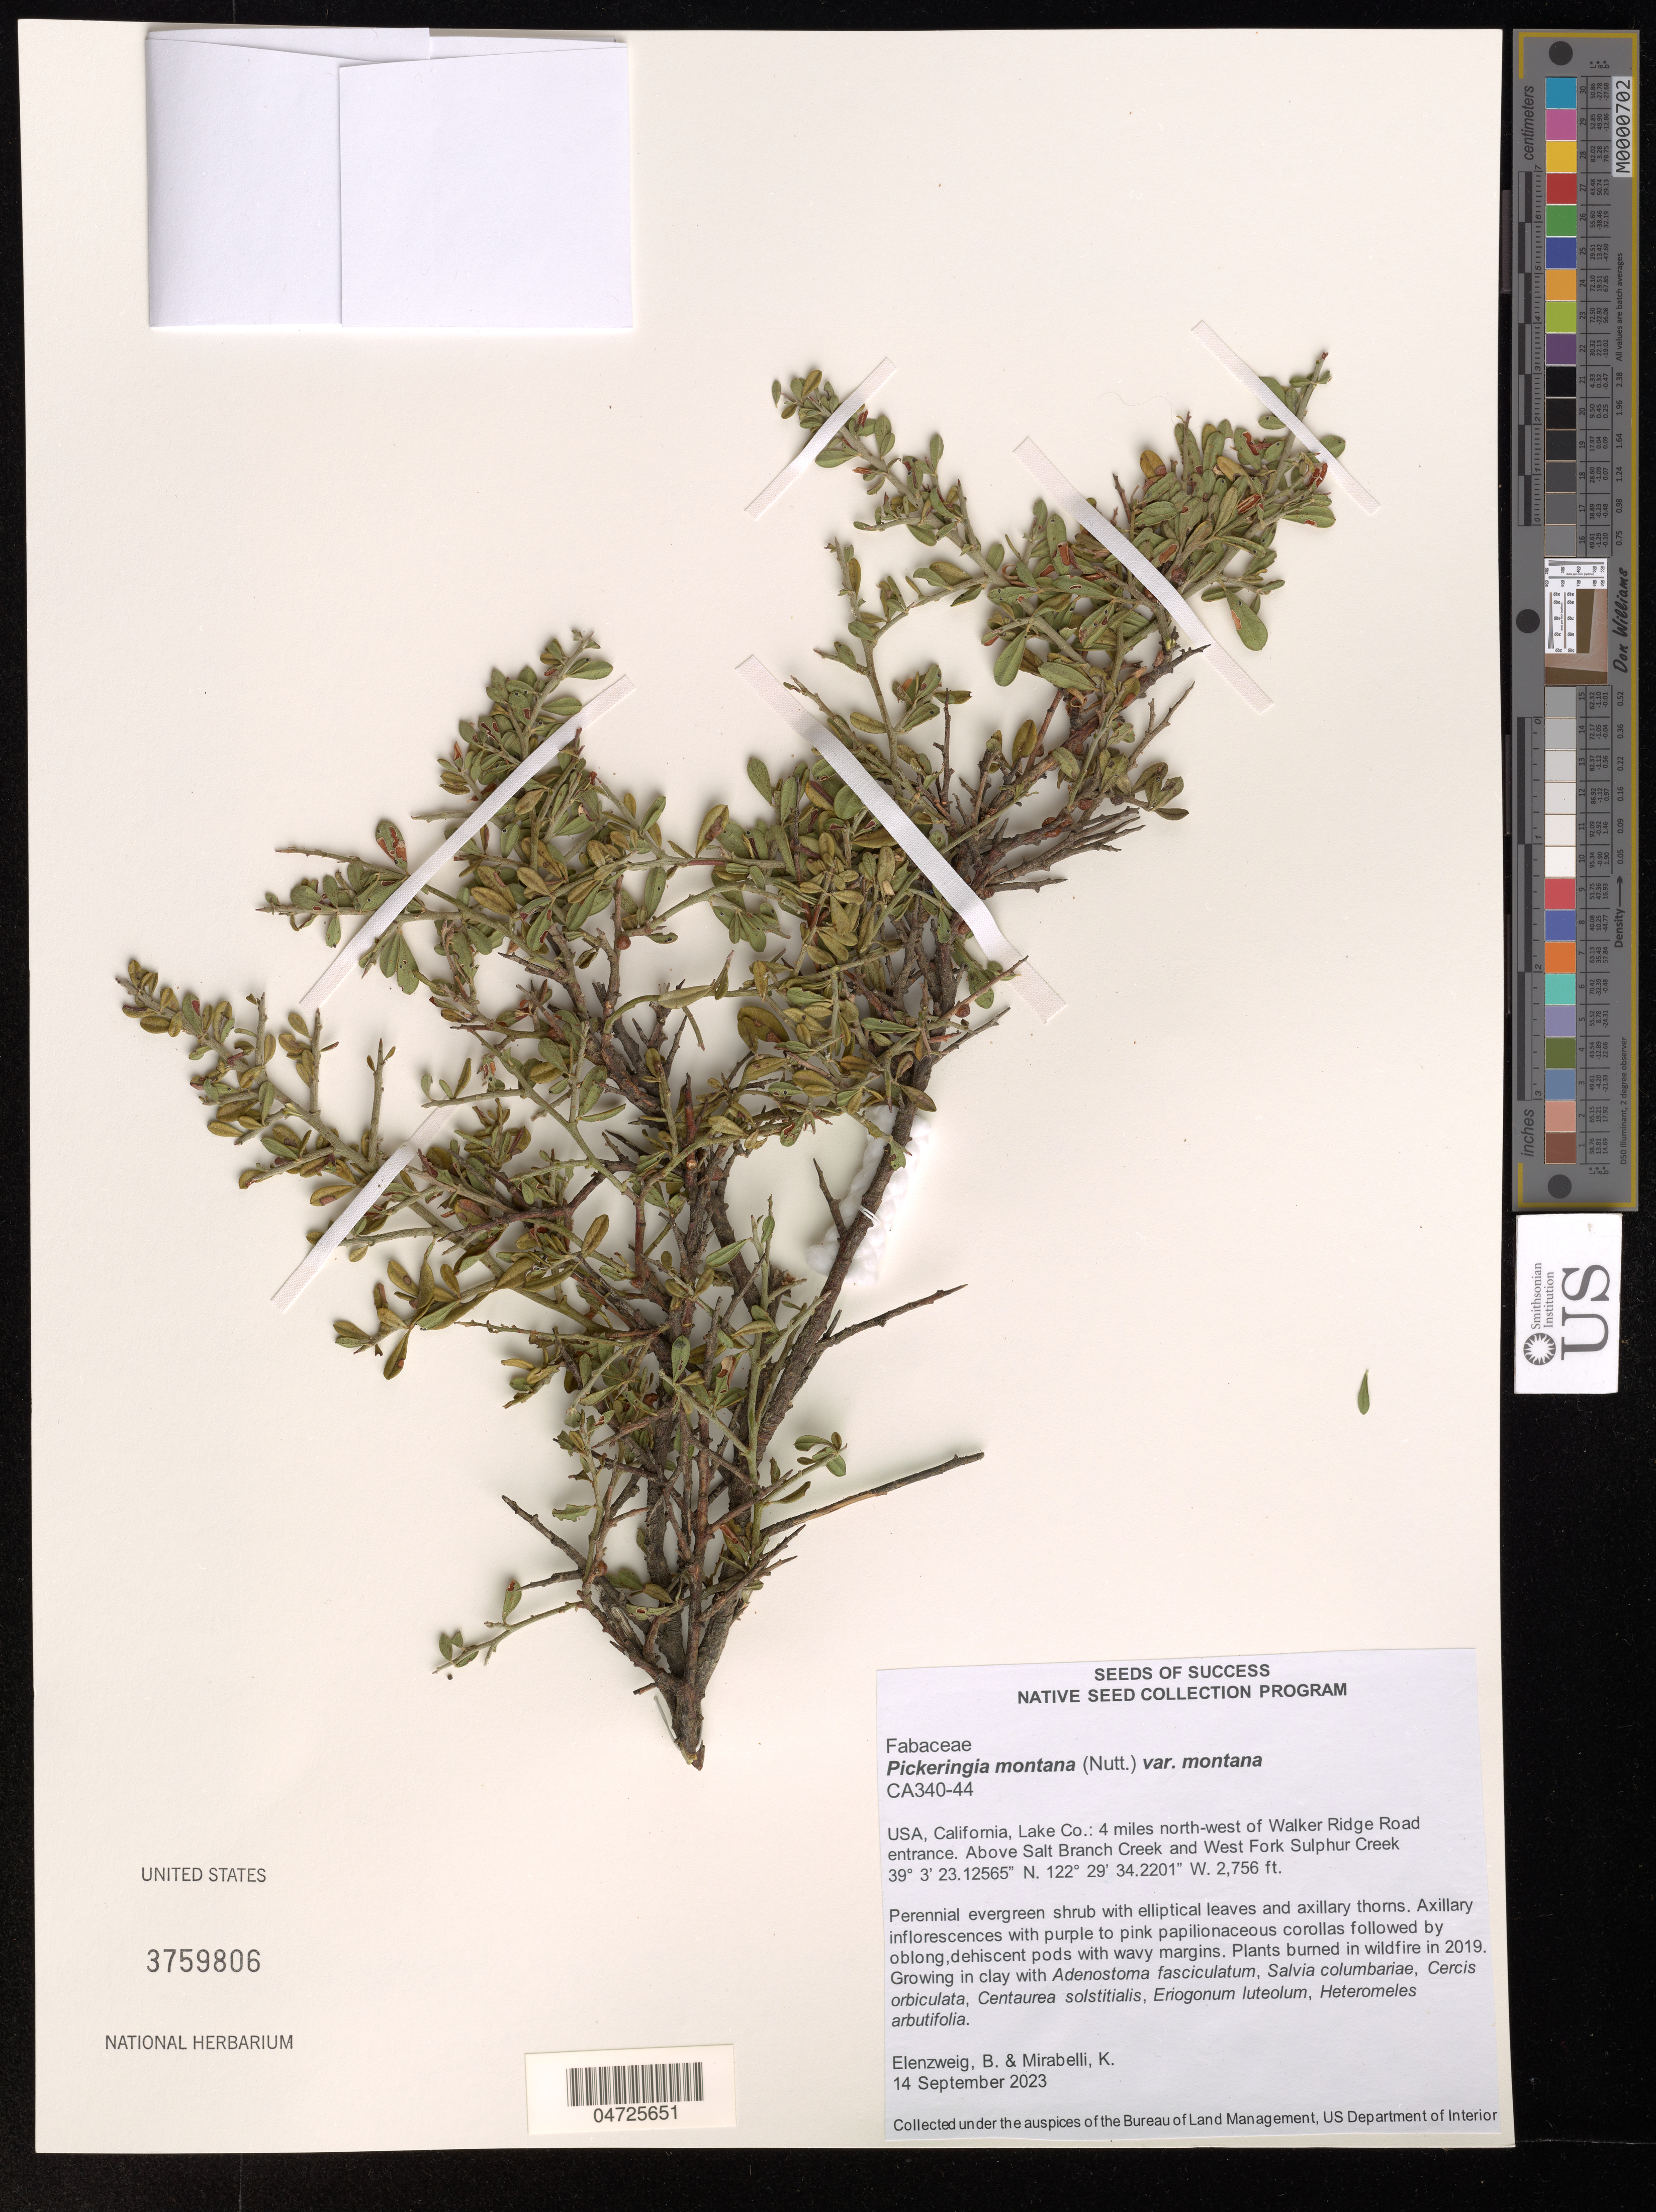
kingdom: Plantae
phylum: Tracheophyta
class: Magnoliopsida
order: Fabales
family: Fabaceae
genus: Pickeringia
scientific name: Pickeringia montana var. montana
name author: (Nutt.)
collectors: B. Elenzweig & K. Mirabelli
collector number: CA340-44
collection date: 2023-09-14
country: United States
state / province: California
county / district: Lake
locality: Lake Co.: 4 miles north-west of Walker Ridge Road entrance. Above Salt Branch Creek and West Fork Sulphur Creek.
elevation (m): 840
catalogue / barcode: US 3759806